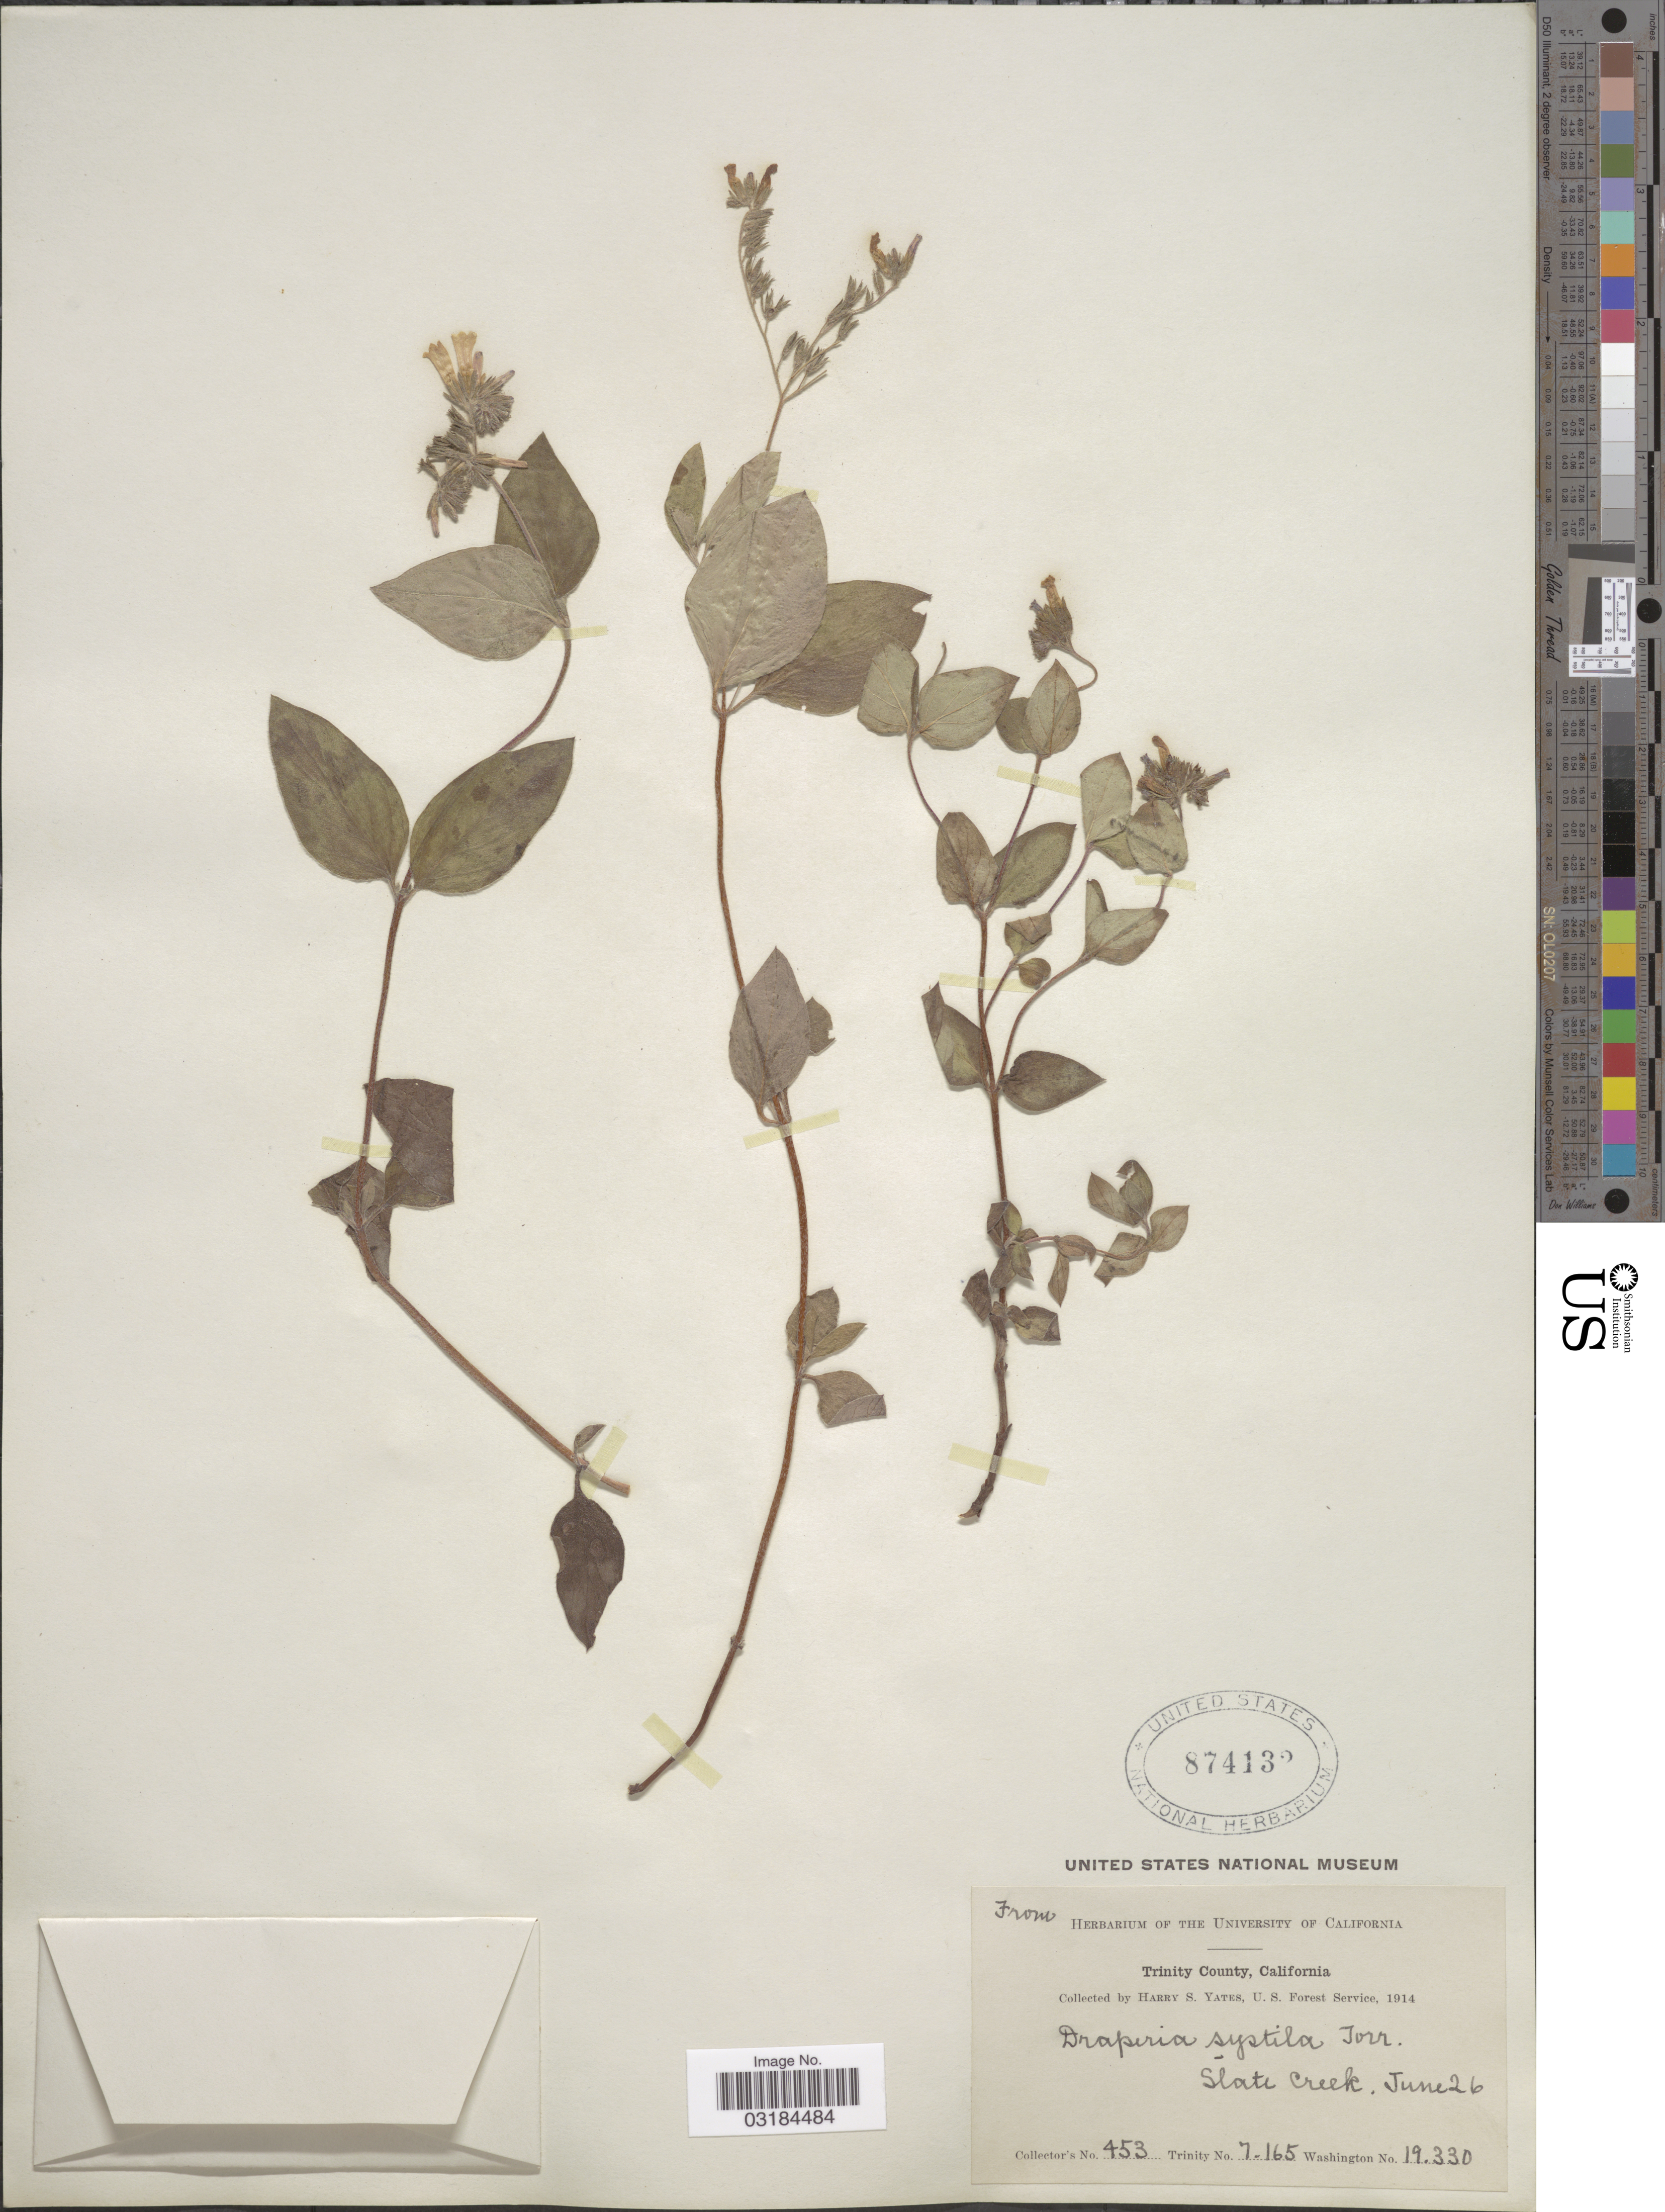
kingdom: Plantae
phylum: Tracheophyta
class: Magnoliopsida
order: Boraginales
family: Hydrophyllaceae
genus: Draperia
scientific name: Draperia systyla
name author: (A. Gray) Torr.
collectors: H. S. Yates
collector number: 453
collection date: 1914-06-26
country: United States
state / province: California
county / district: Trinity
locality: Trinity County. Slate Creek.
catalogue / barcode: US 874132